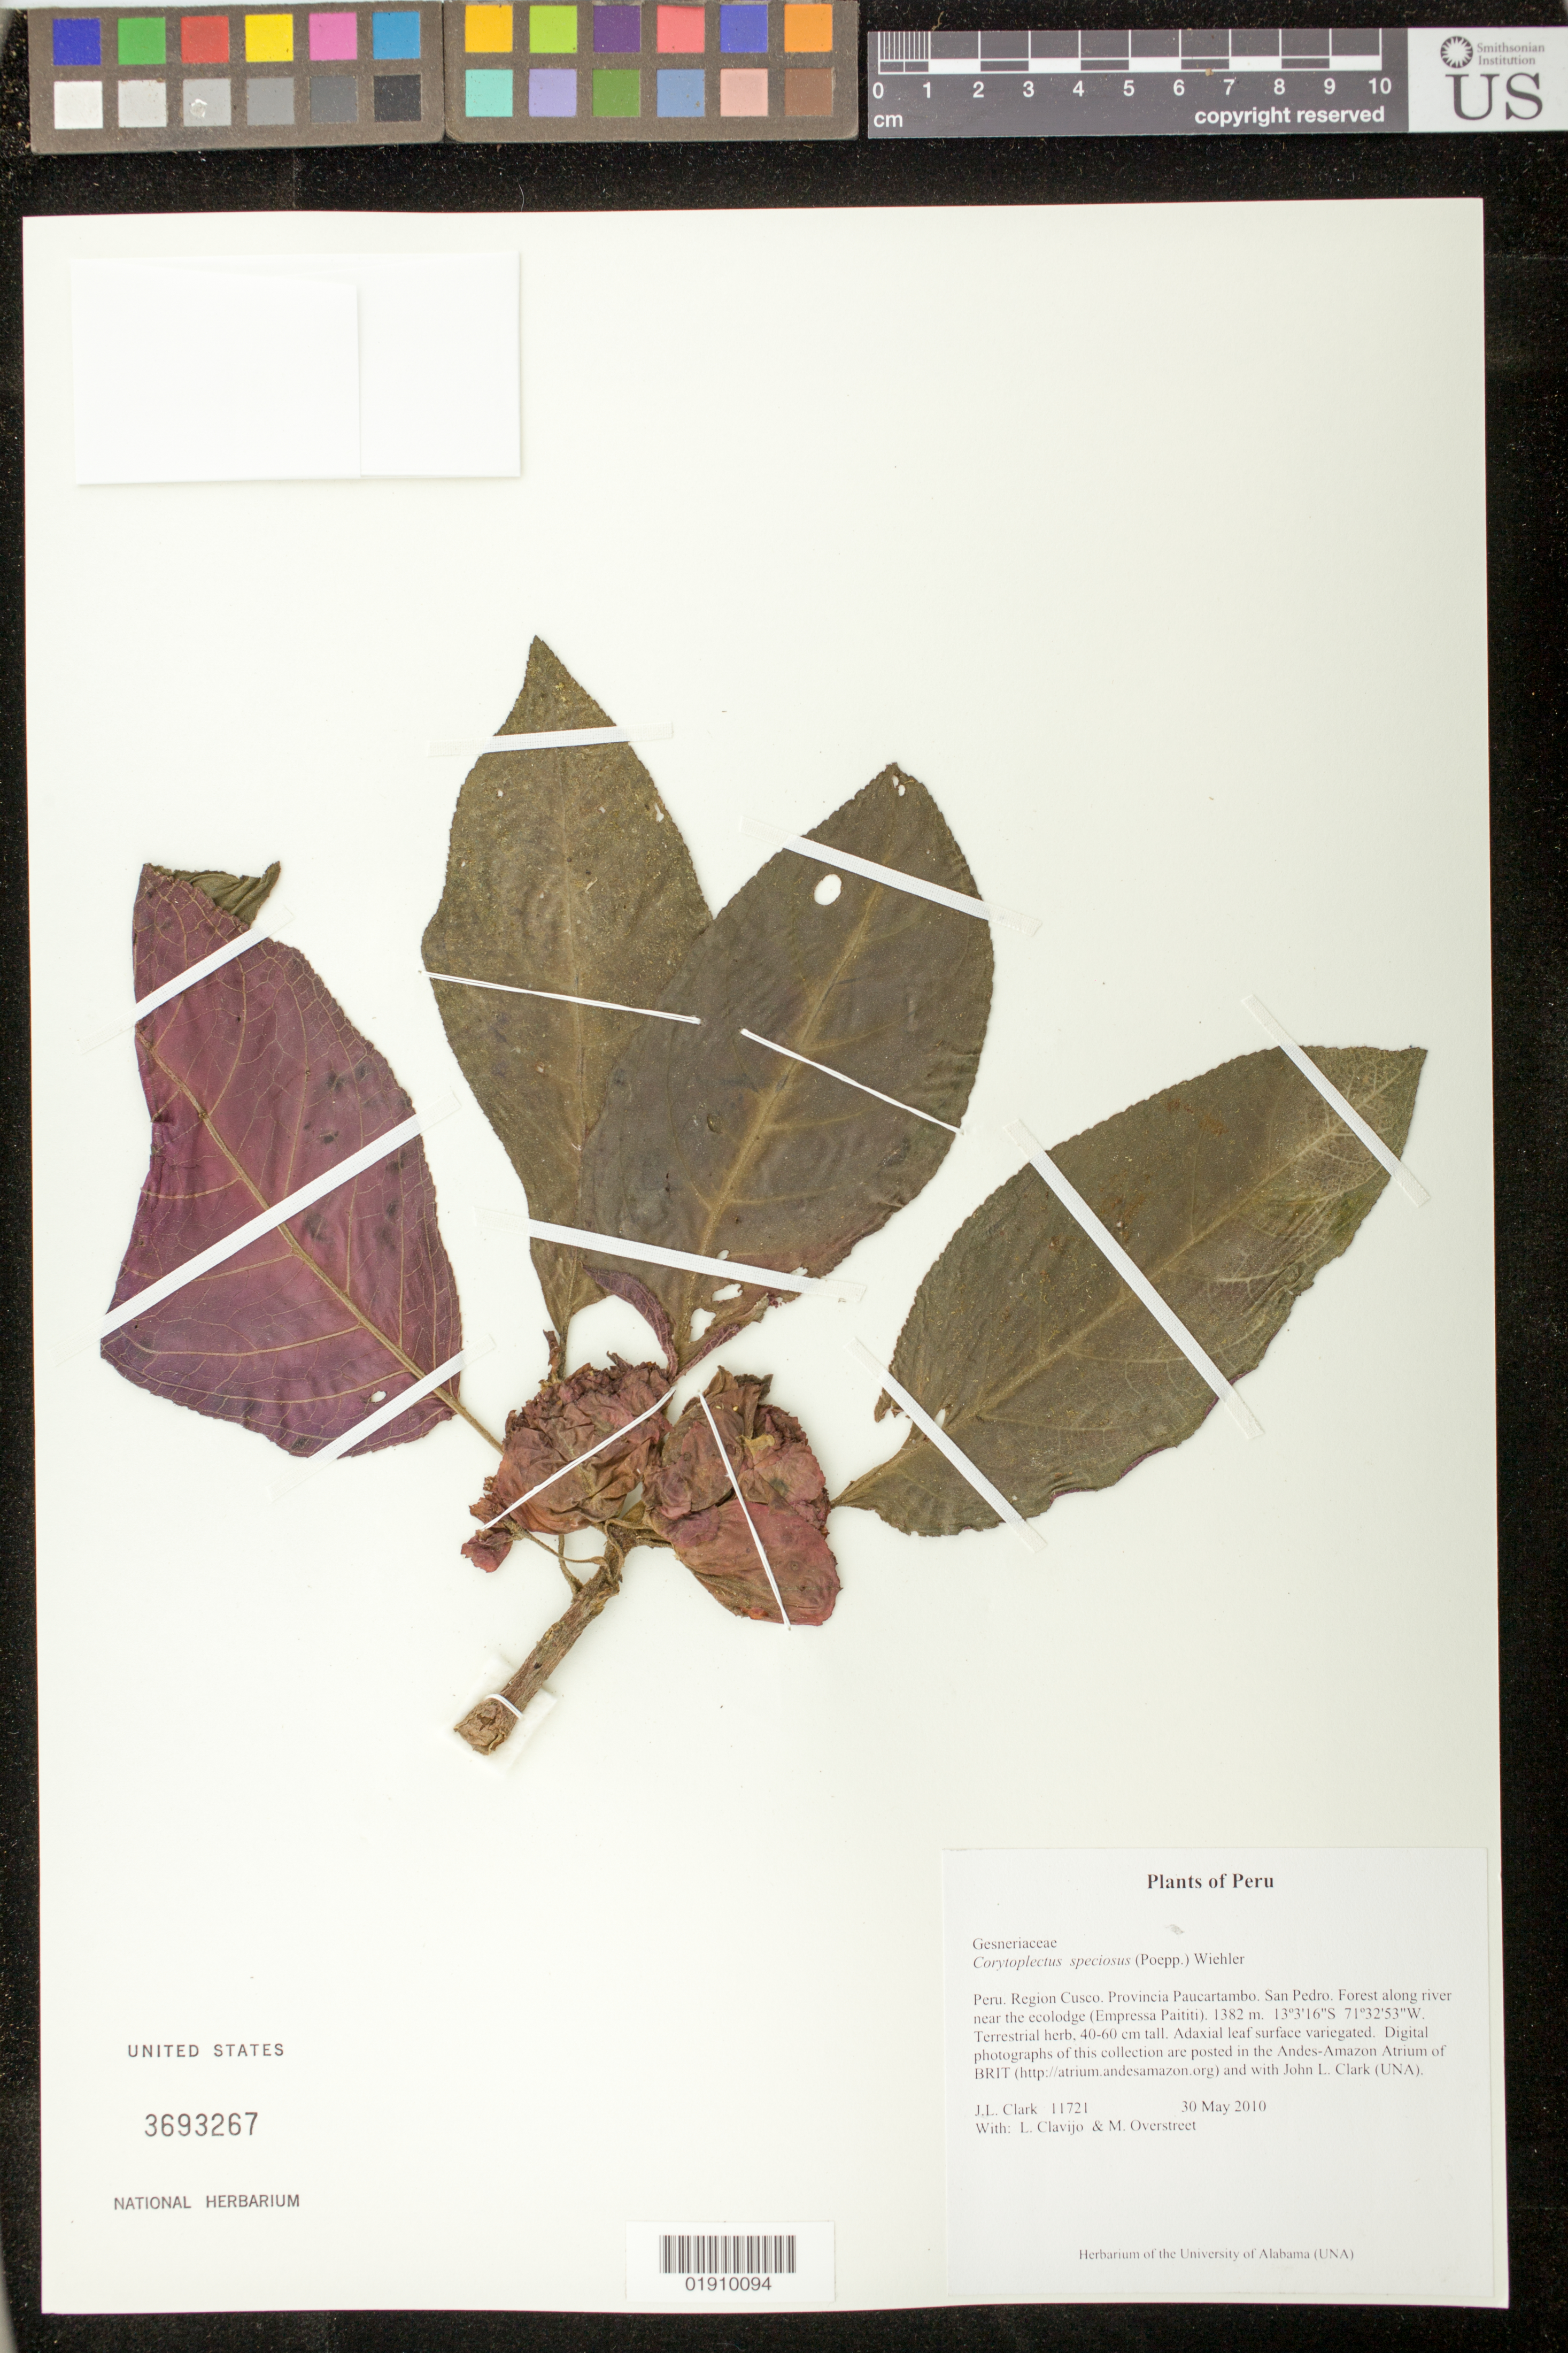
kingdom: Plantae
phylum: Tracheophyta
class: Magnoliopsida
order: Lamiales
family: Gesneriaceae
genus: Corytoplectus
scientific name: Corytoplectus speciosus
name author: (Poepp.) Wiehler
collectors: J. L. Clark, M. Overstreet & L. Clavijo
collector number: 11721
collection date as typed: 30 May 2010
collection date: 2010-05-30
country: Peru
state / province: Cusco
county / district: Paucartambo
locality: San Pedro. Forest along river near the ecolodge (Empressa Paititi).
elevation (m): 1382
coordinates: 13 03 16 S, 71 32 53 W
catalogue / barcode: US 3693267